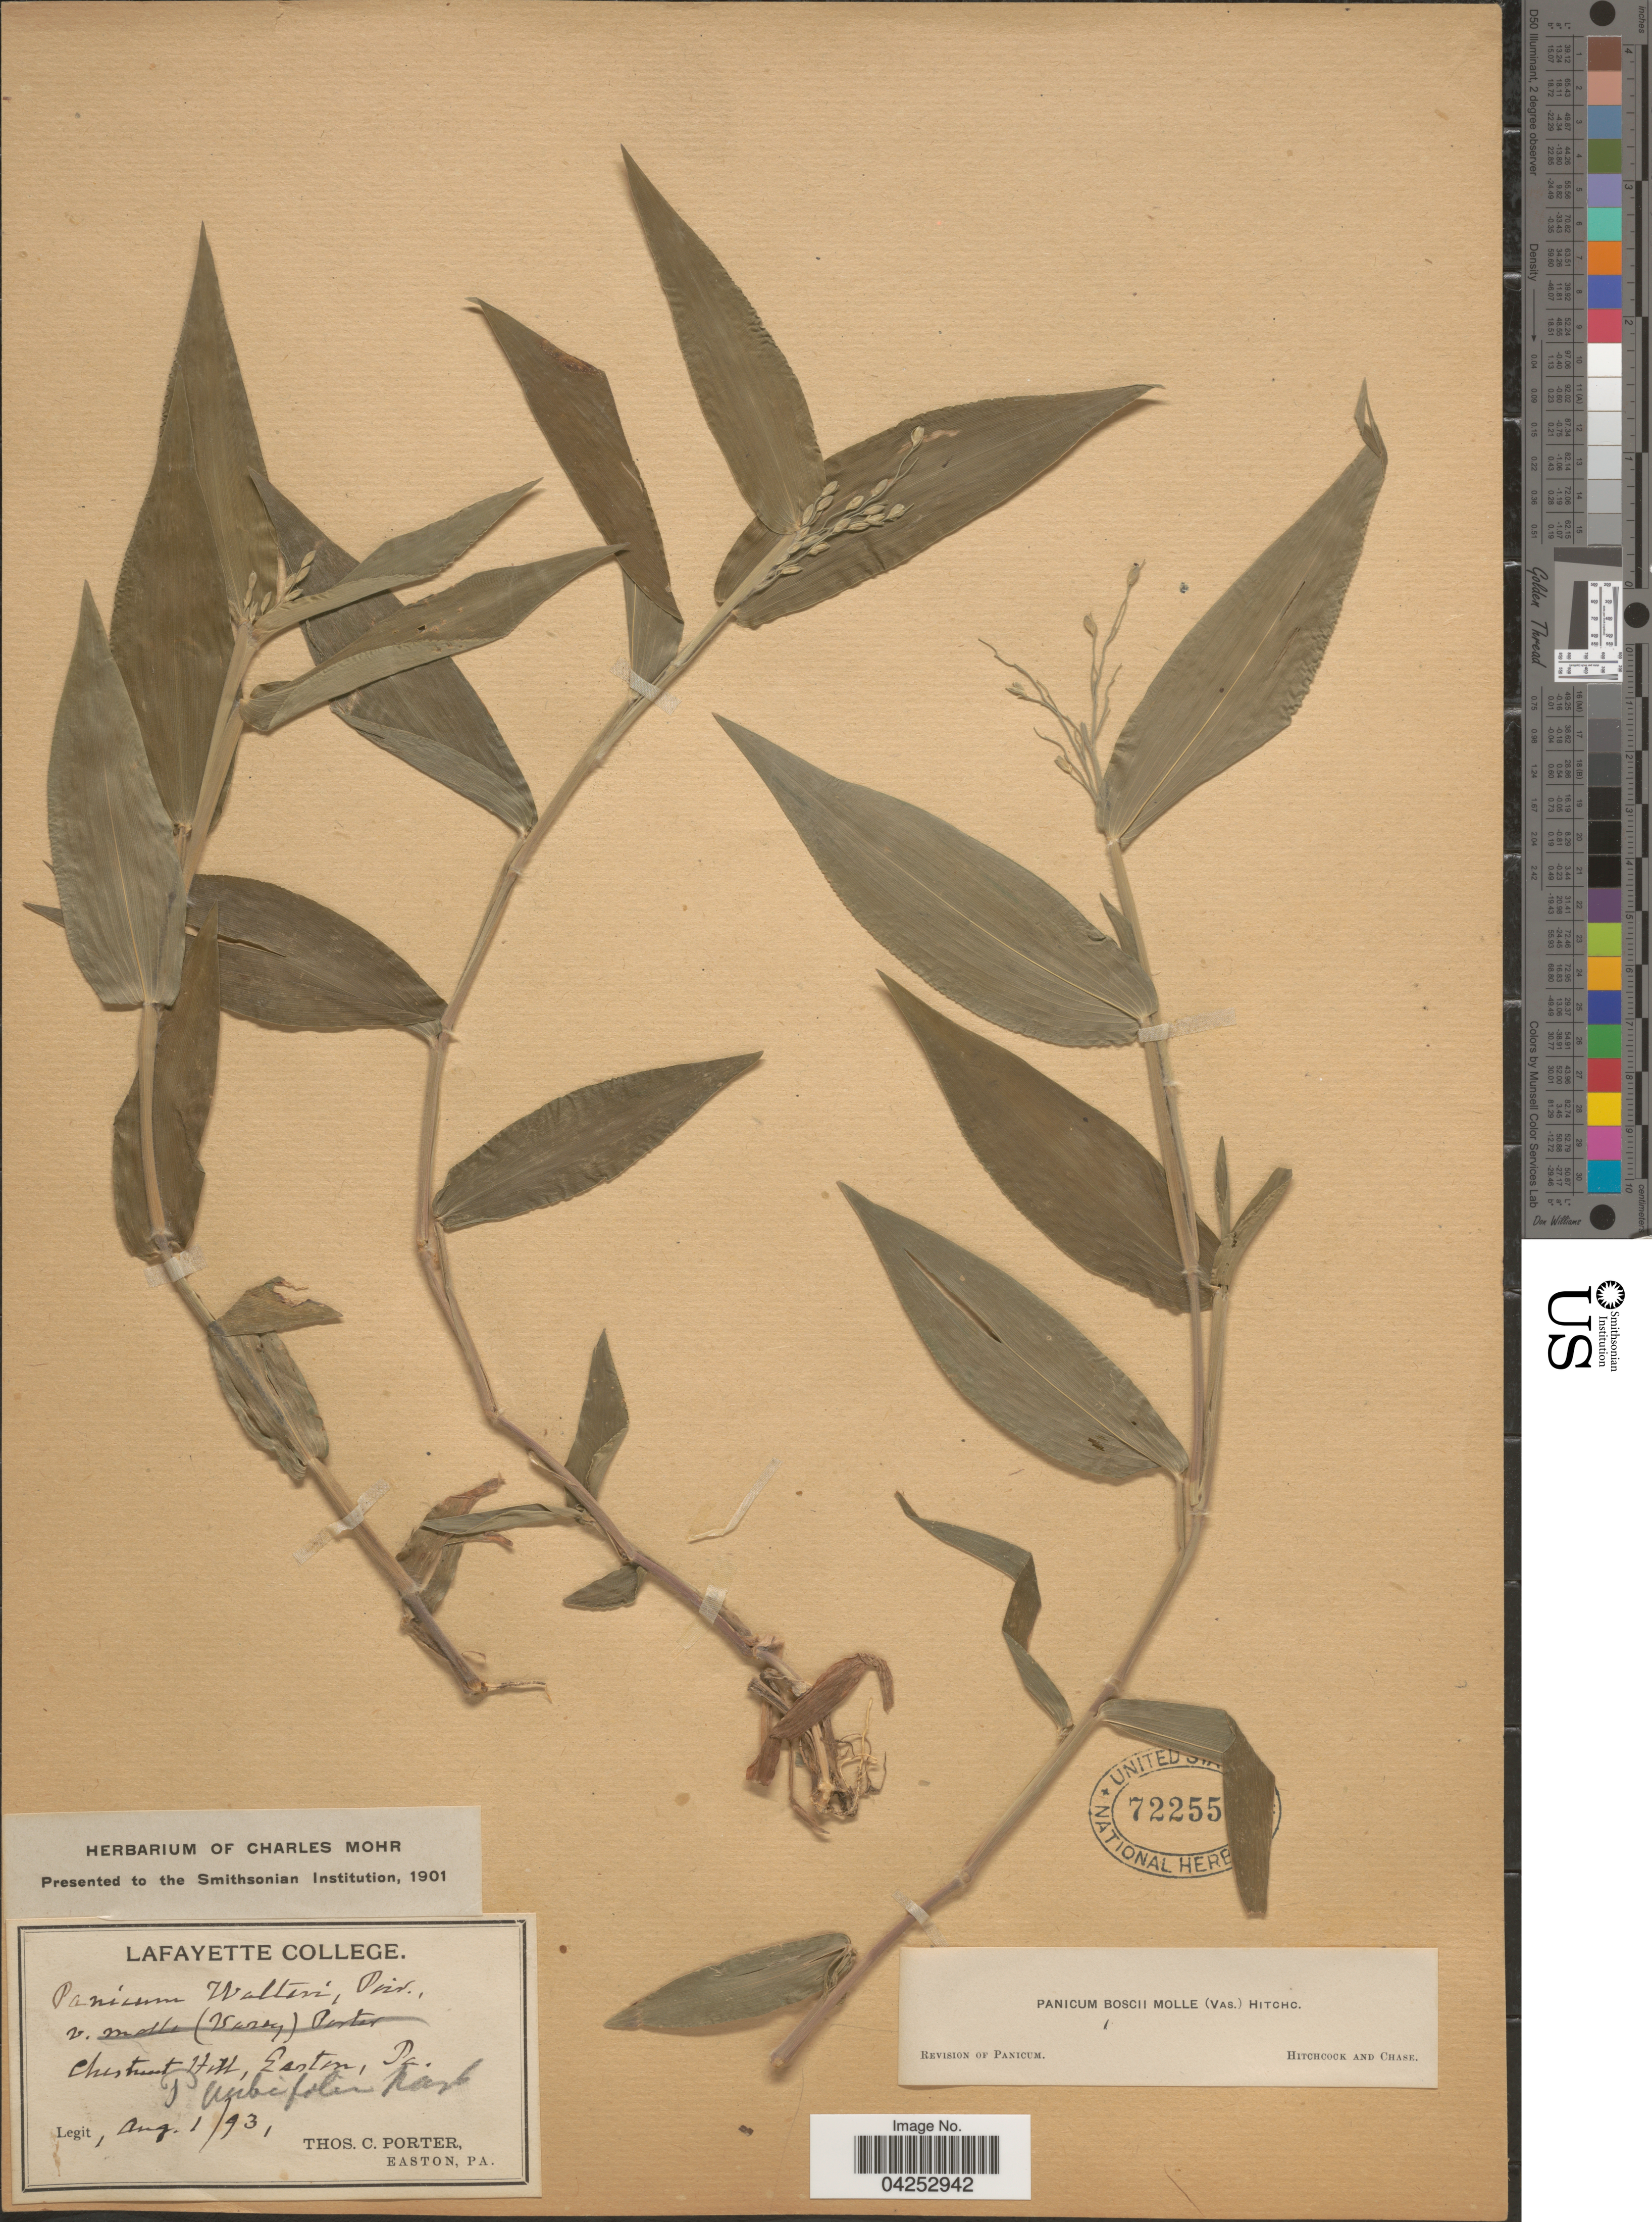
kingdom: Plantae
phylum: Tracheophyta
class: Liliopsida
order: Poales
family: Poaceae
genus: Dichanthelium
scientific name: Dichanthelium boscii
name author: (Poir.) Gould & C.A. Clark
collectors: T. Porter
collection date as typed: Transcribed d/m/y: 1/8/93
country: United States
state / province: Pennsylvania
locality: Chestnut Hill, Easton.